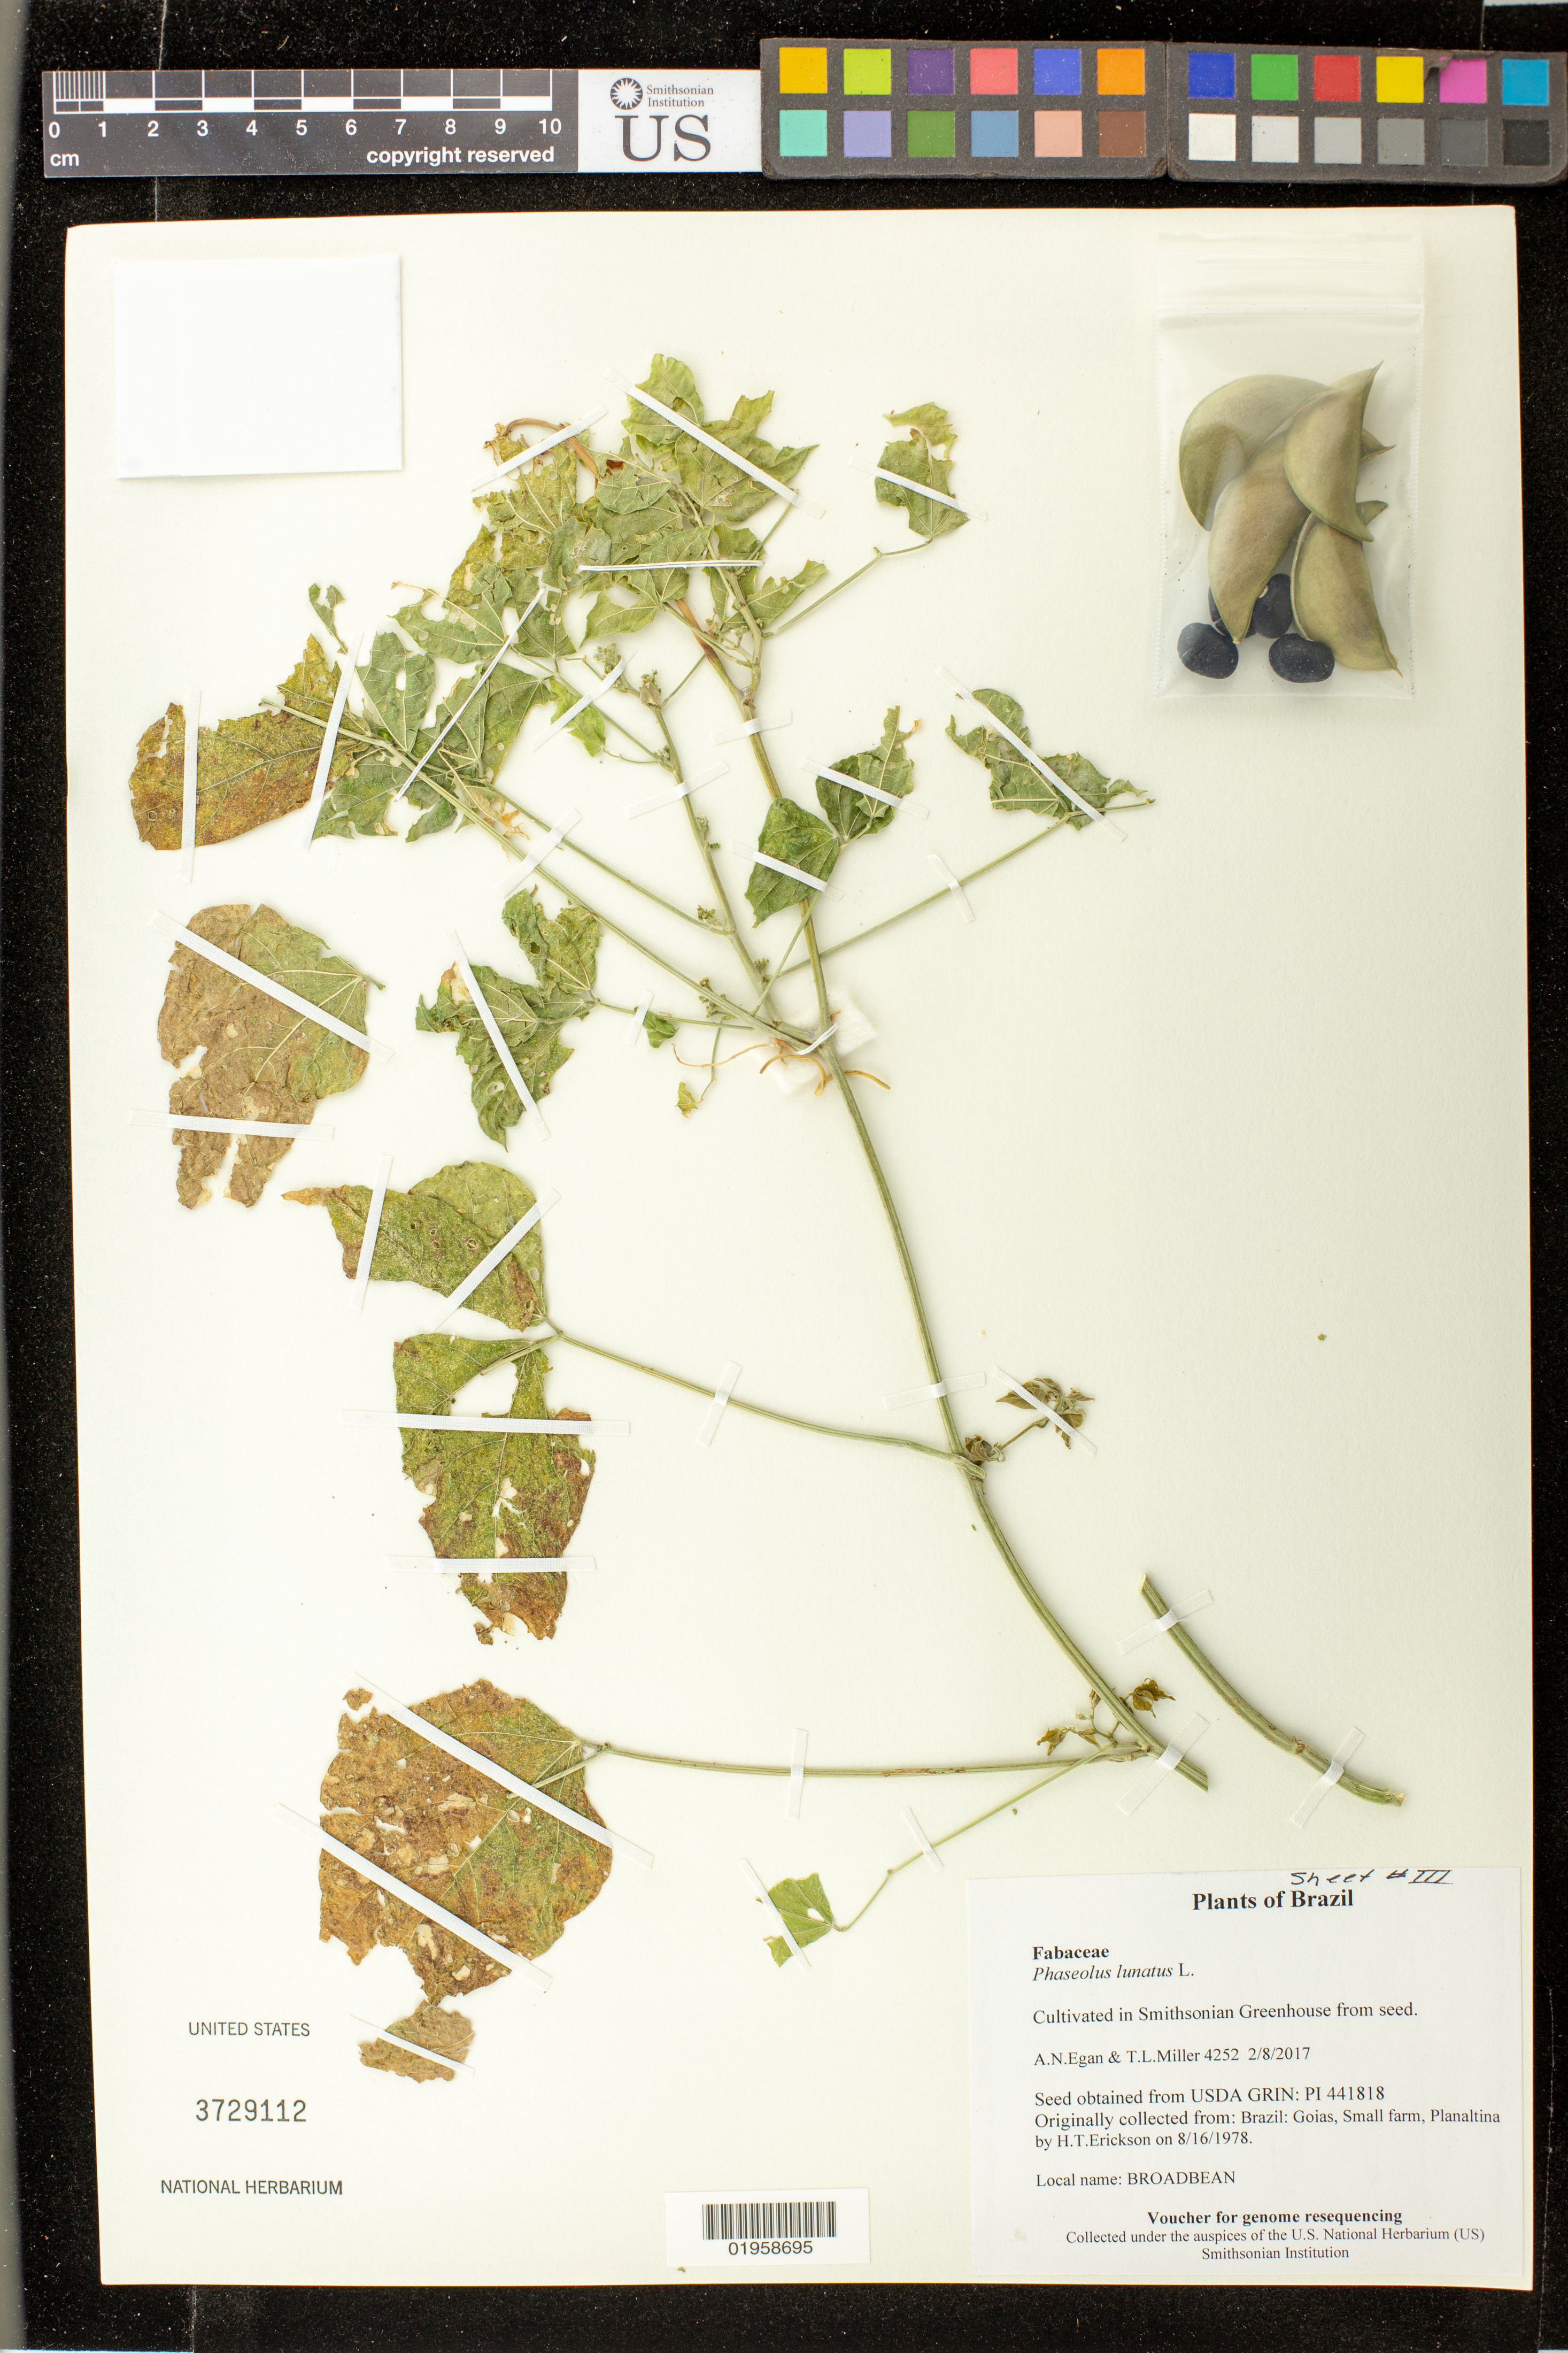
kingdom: Plantae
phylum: Tracheophyta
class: Magnoliopsida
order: Fabales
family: Fabaceae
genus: Phaseolus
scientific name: Phaseolus lunatus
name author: L.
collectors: A. N. Egan & T. L. Miller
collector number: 4252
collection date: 2017-02-08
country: United States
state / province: Maryland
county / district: Prince George's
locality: Smithsonian's Museum Support Ctr; 4210 Suitland Pkwy., NMNH Botany Research Greenhouses. Suitland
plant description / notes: Originally collected in Brazil, Goias, Small farm, Planaltina on 1978-08-16. H.T.Erickson (collector); Grown from seed acquired from the USDA's GRIN seed bank.; Broadbean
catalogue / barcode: US 3729112